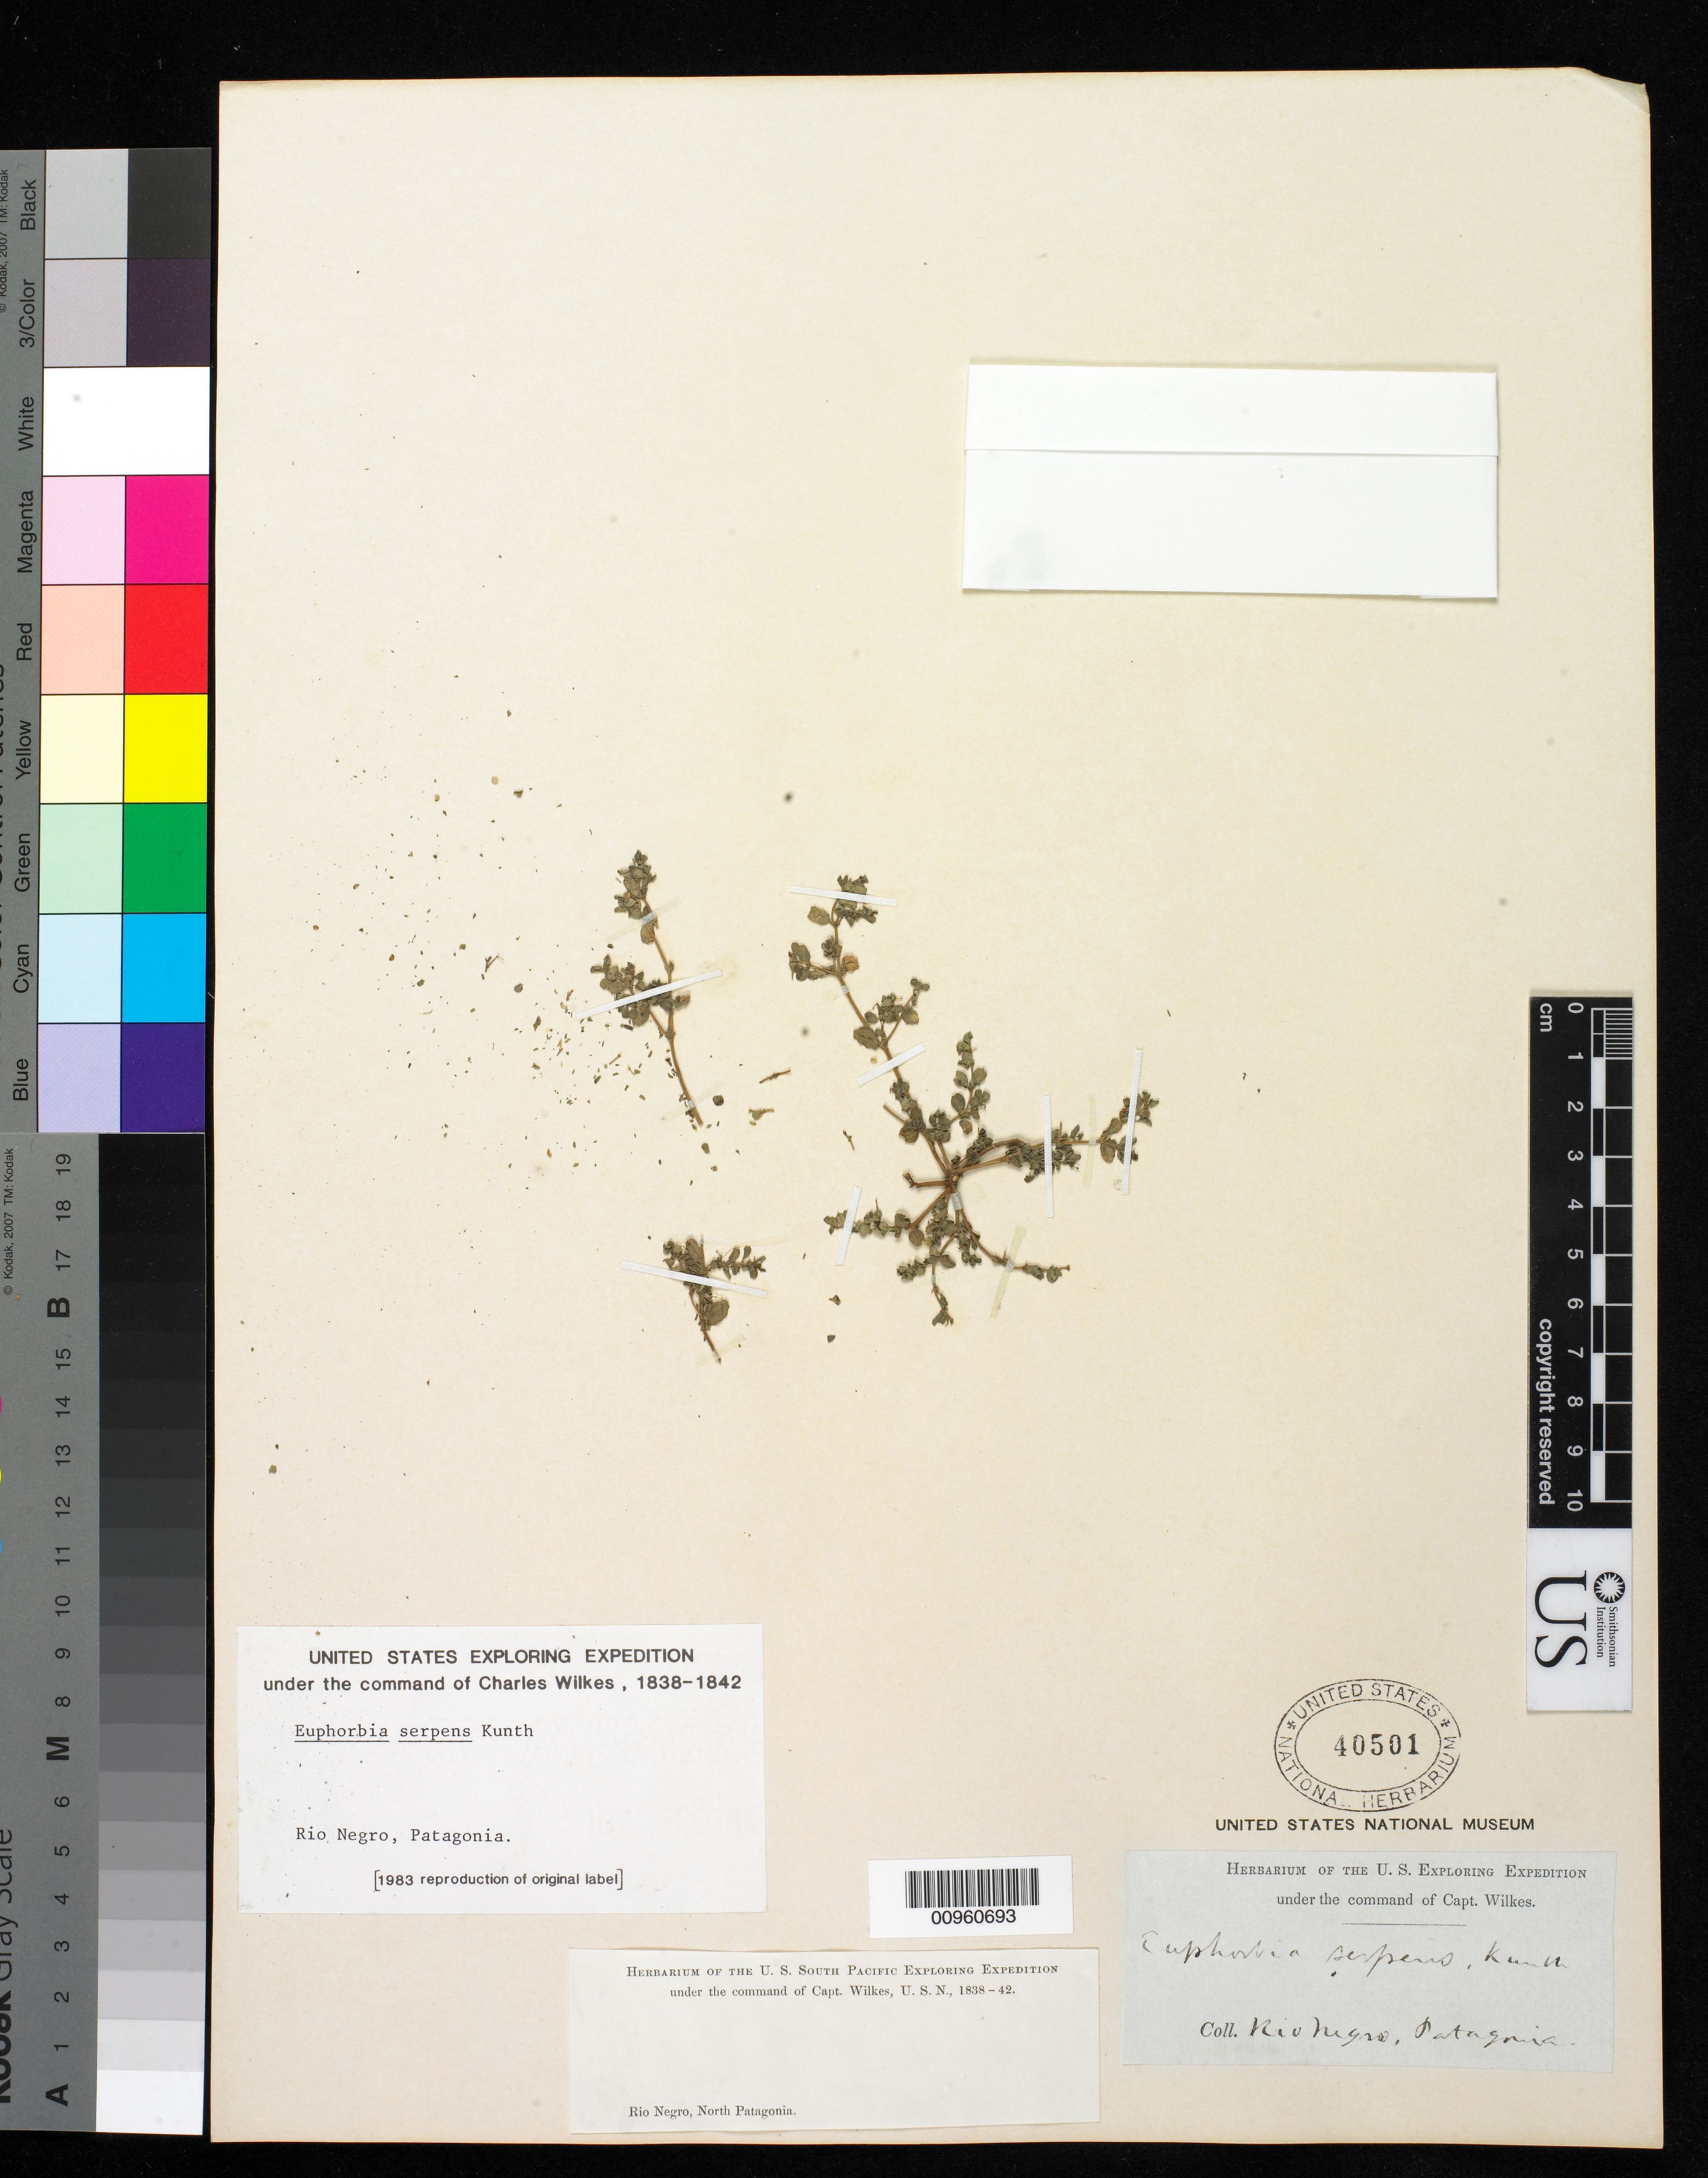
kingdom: Plantae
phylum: Tracheophyta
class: Magnoliopsida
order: Malpighiales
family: Euphorbiaceae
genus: Euphorbia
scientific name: Euphorbia serpens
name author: Kunth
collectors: Wilkes Explor. Exped.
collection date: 1838/1842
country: Argentina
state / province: Río Negro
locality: Patagonia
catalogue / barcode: US 40501